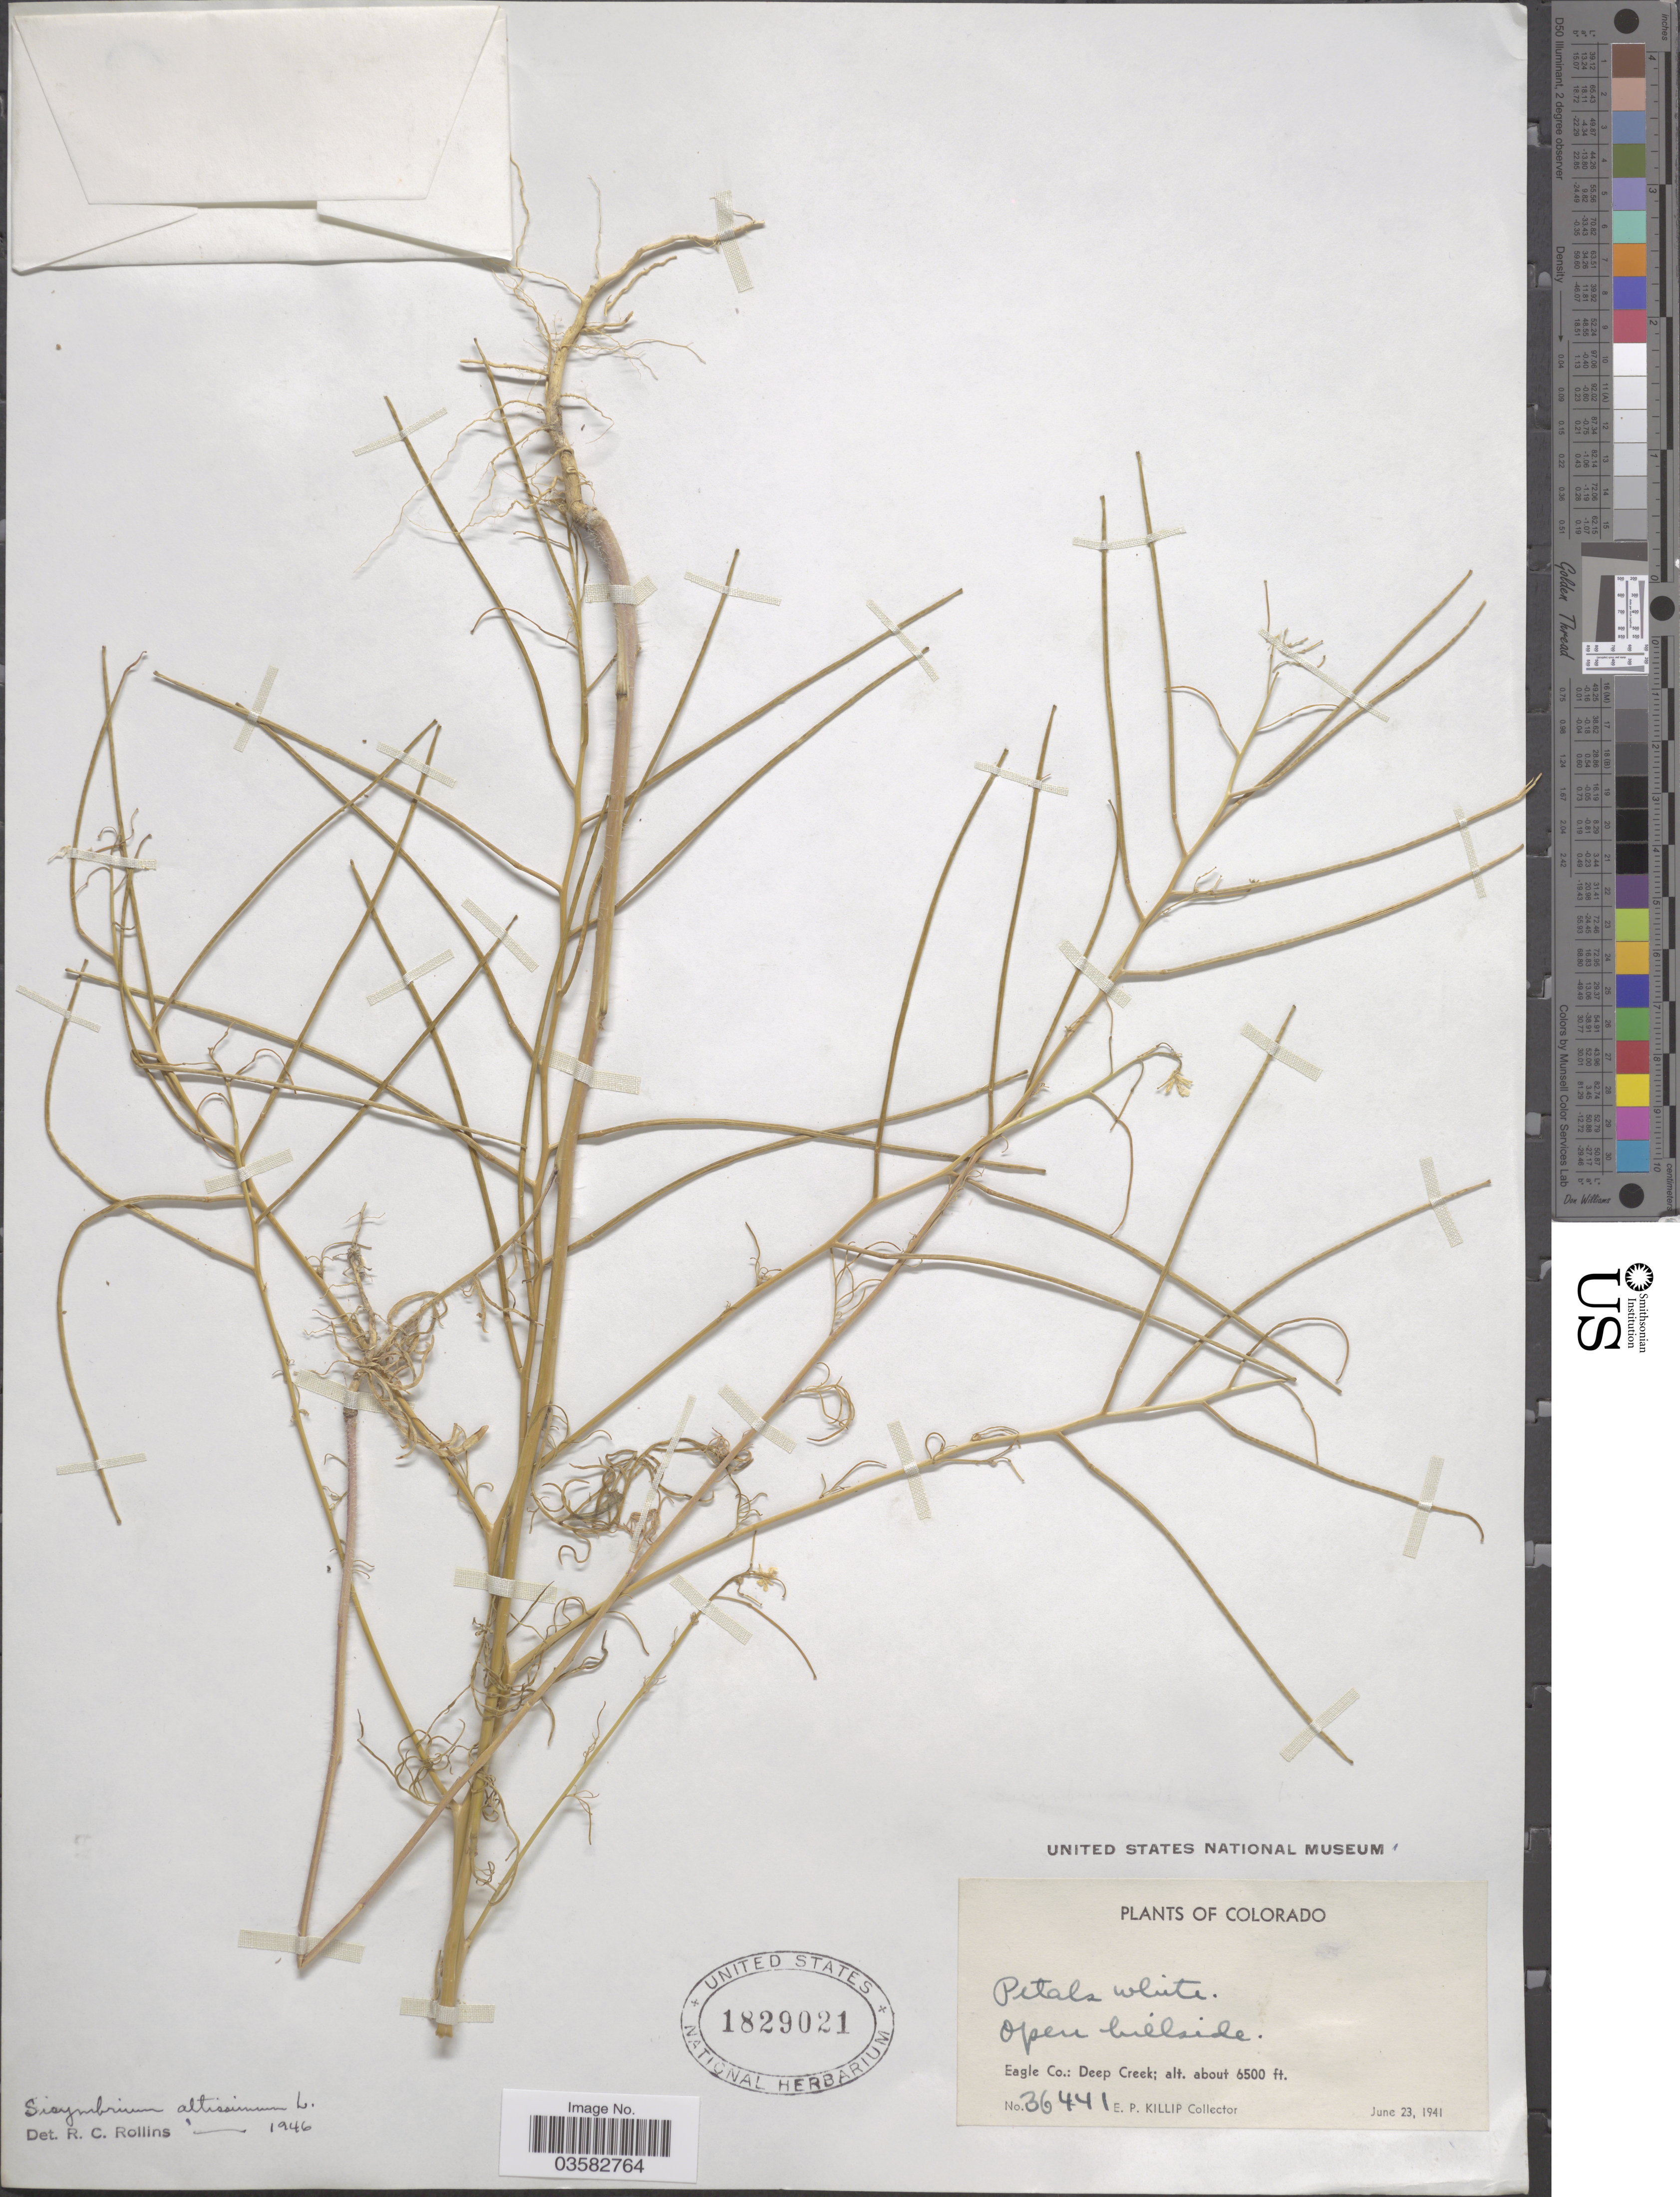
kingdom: Plantae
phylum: Tracheophyta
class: Magnoliopsida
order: Brassicales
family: Brassicaceae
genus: Sisymbrium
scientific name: Sisymbrium altissimum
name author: L.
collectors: E. P. Killip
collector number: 36441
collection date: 1941-06-23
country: United States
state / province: Colorado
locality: Eagle Co.: Deep Creek.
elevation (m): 1981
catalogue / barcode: US 1829021